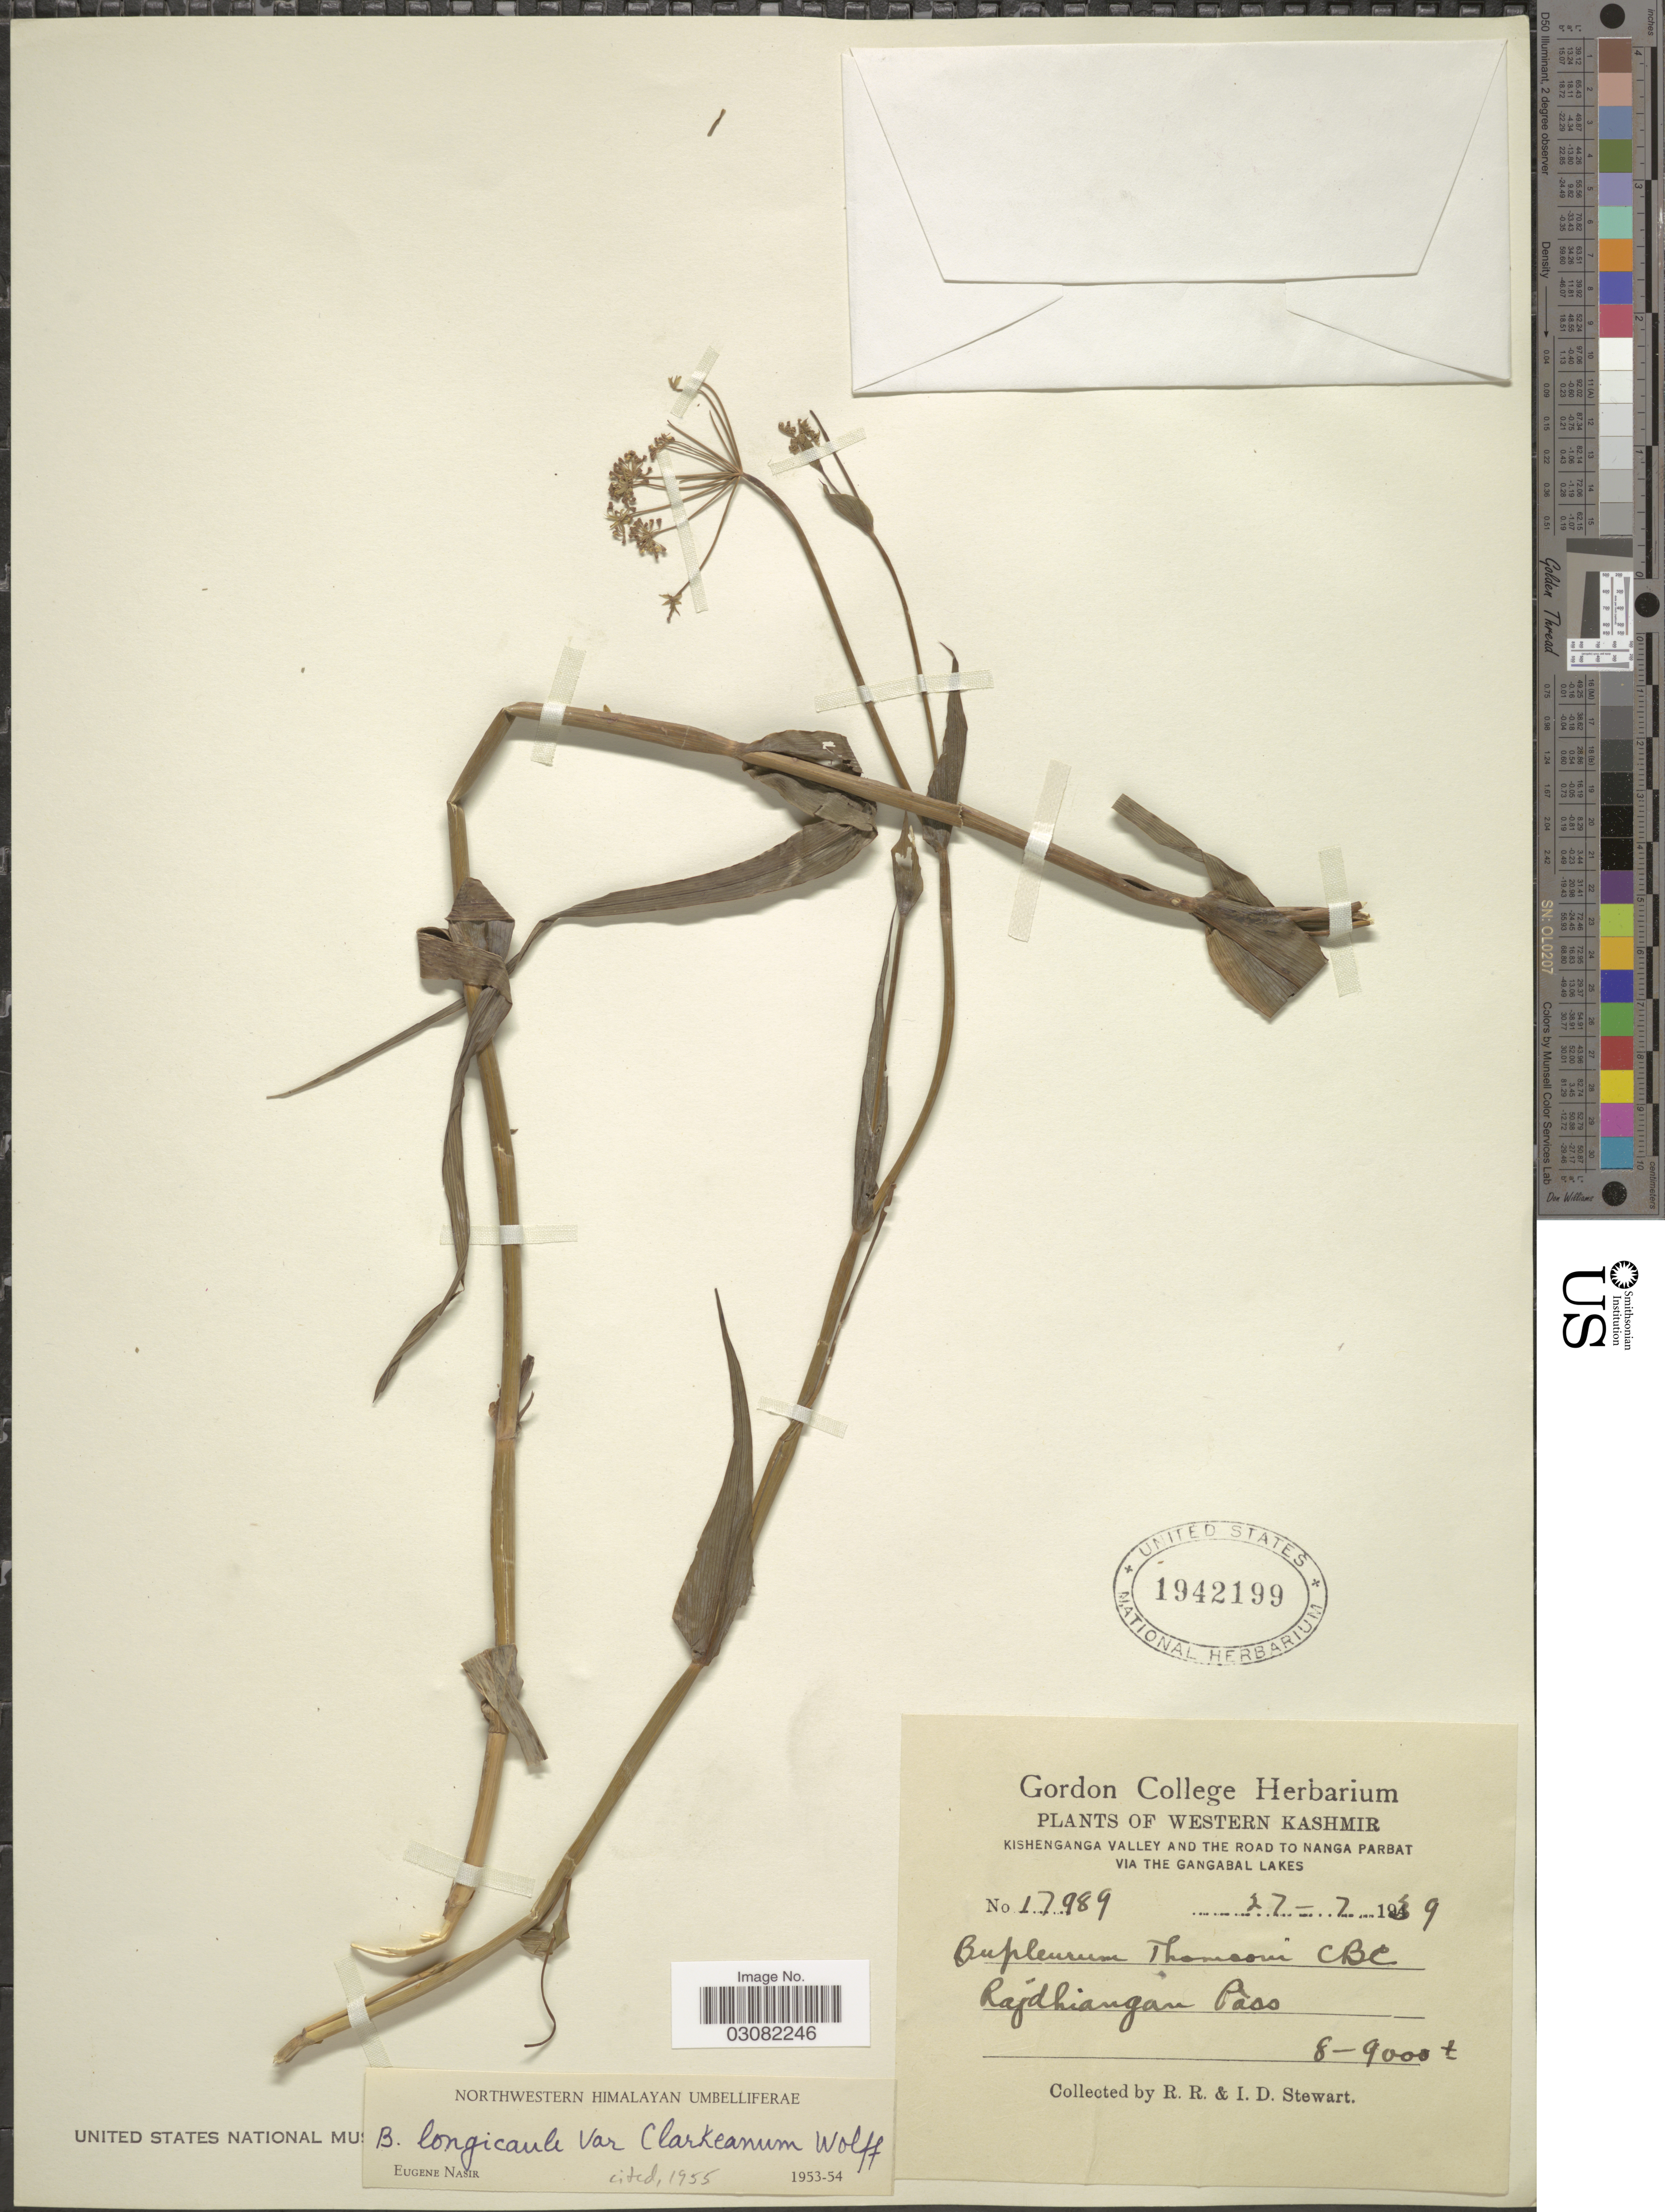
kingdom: Plantae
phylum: Tracheophyta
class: Magnoliopsida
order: Apiales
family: Apiaceae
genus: Bupleurum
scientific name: Bupleurum longicaule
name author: Wall ex DC.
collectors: R. Stewart & I. Stewart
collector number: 17989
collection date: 1939-07-27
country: India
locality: Western Kashmir, Kishenganga Valley and the road to Nanga Parbat via the Gangabal Lakes, Rajdhiangan Pass.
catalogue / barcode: US 1942199